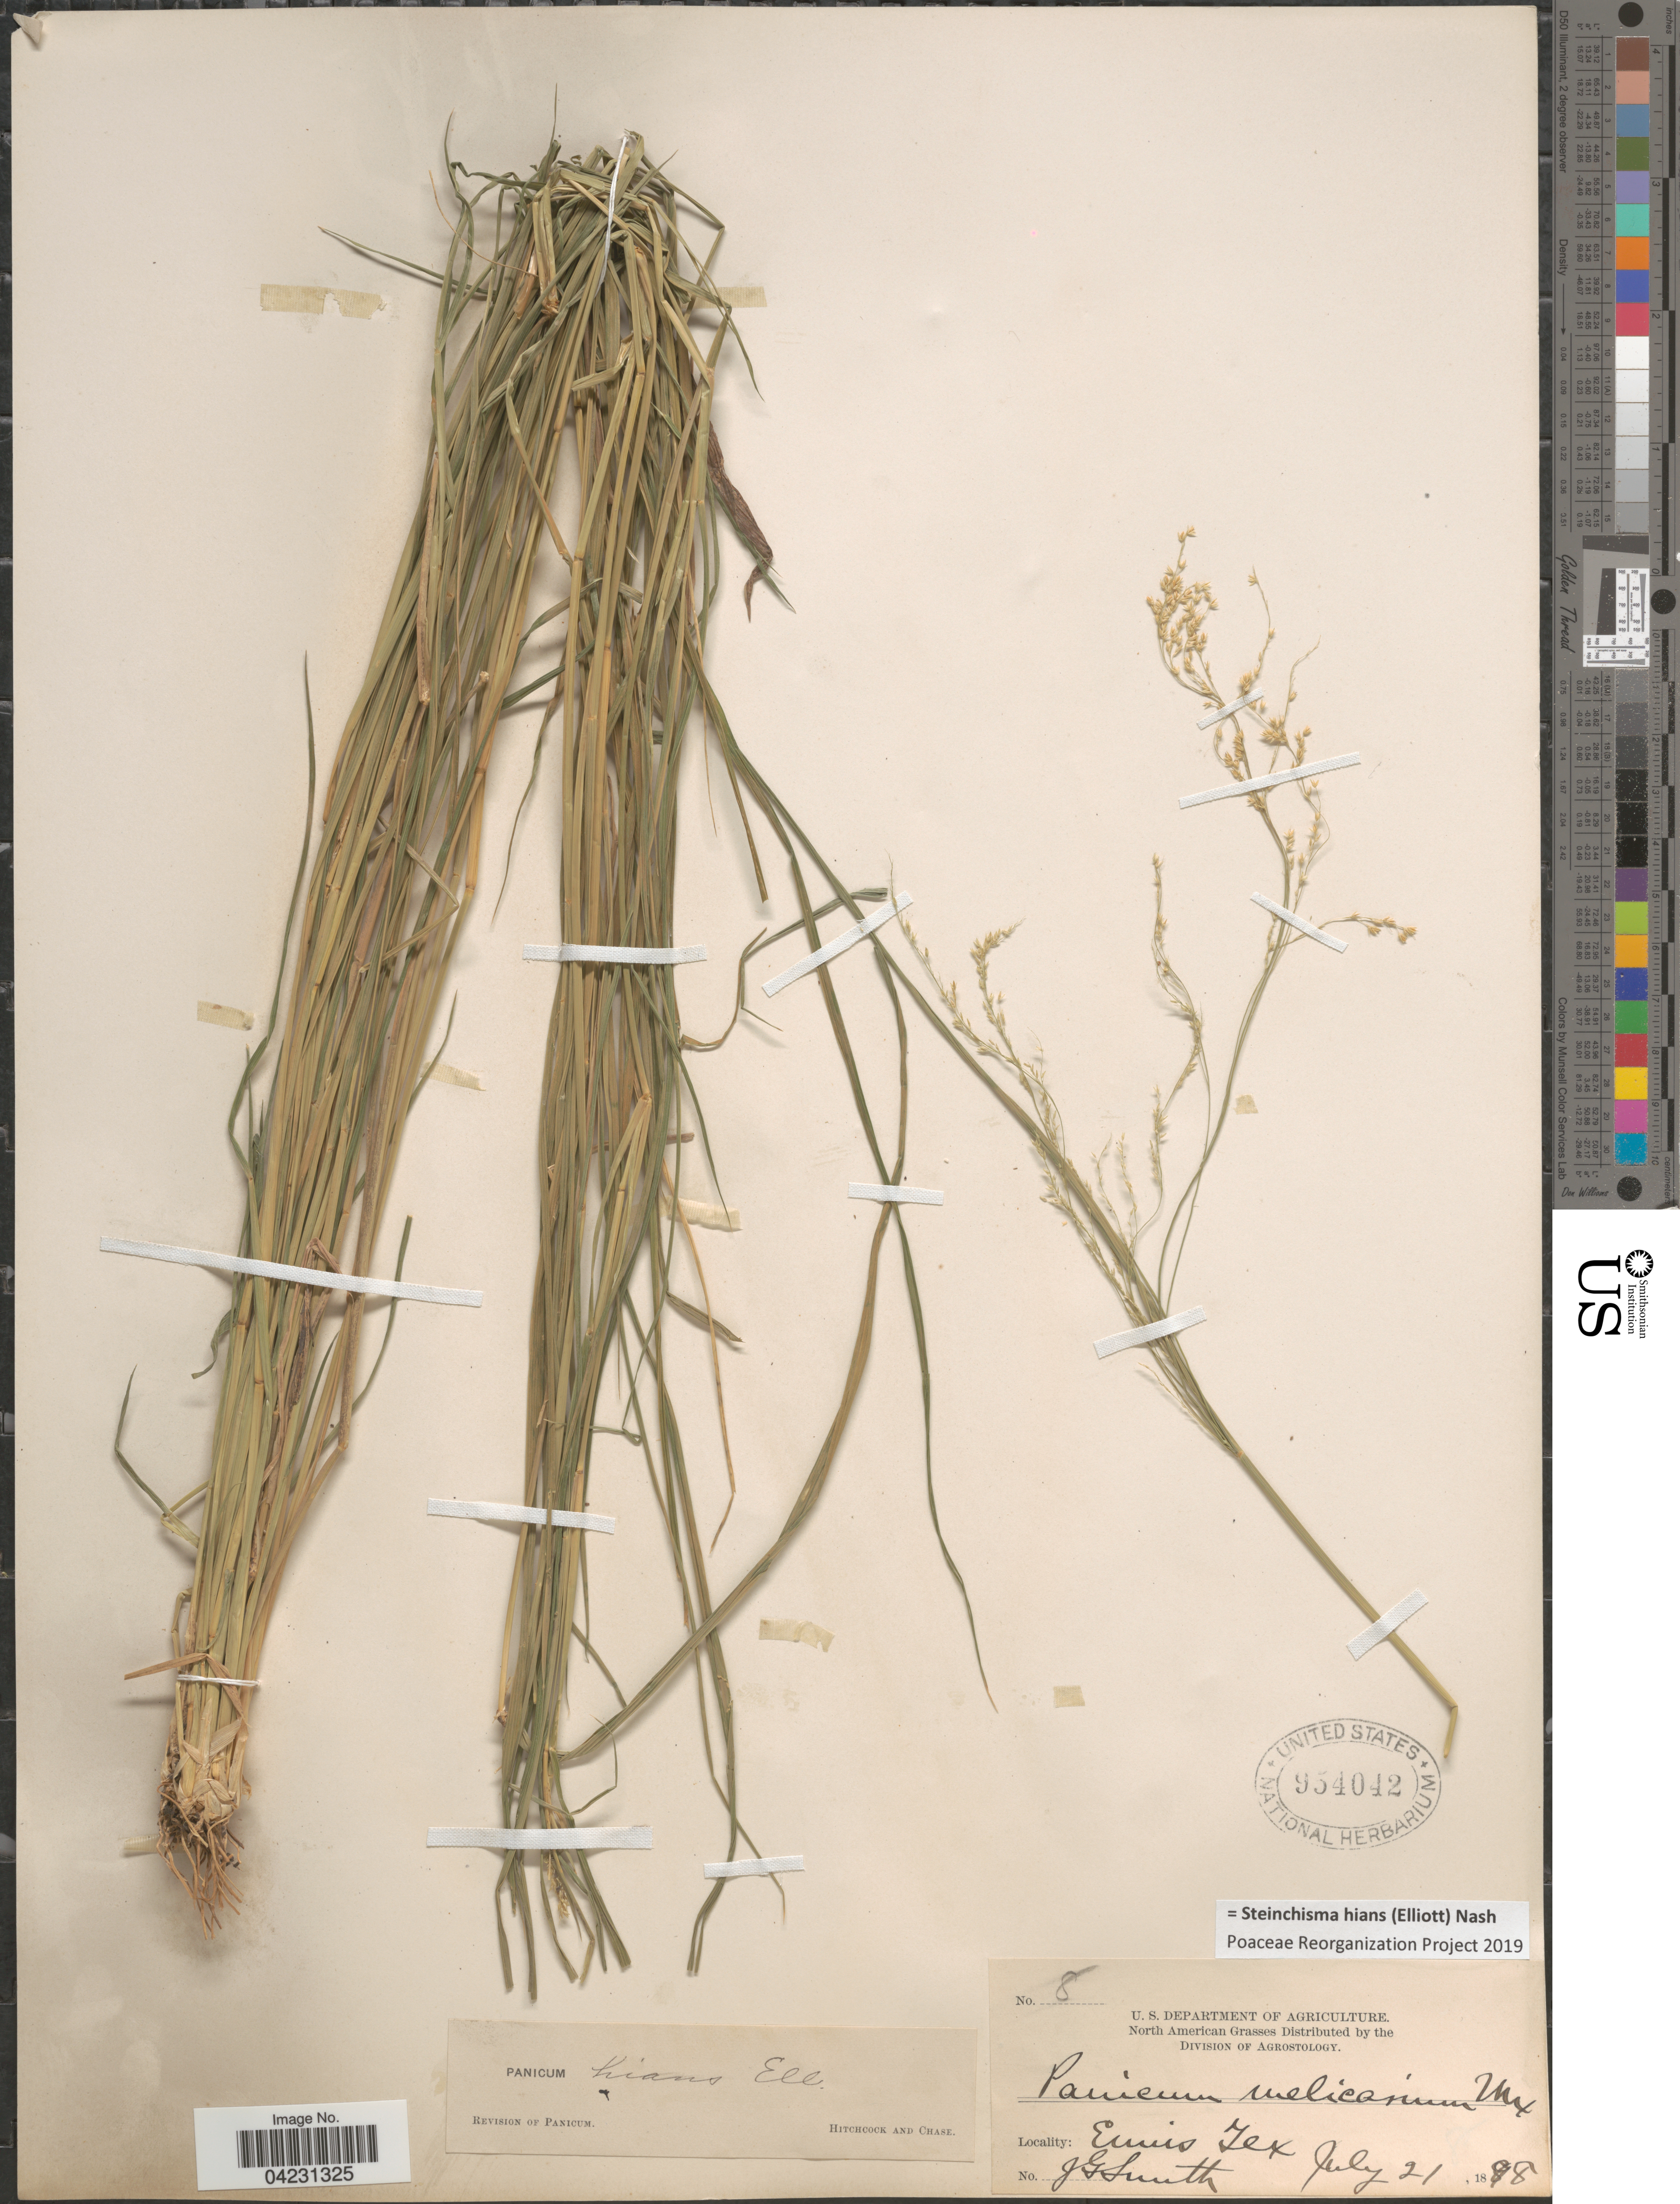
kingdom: Plantae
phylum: Tracheophyta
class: Liliopsida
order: Poales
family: Poaceae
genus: Steinchisma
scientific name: Steinchisma hians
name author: (Elliott) Nash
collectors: J. G. Smith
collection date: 1898-07-21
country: United States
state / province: Texas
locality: Ennis.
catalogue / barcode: US 954042